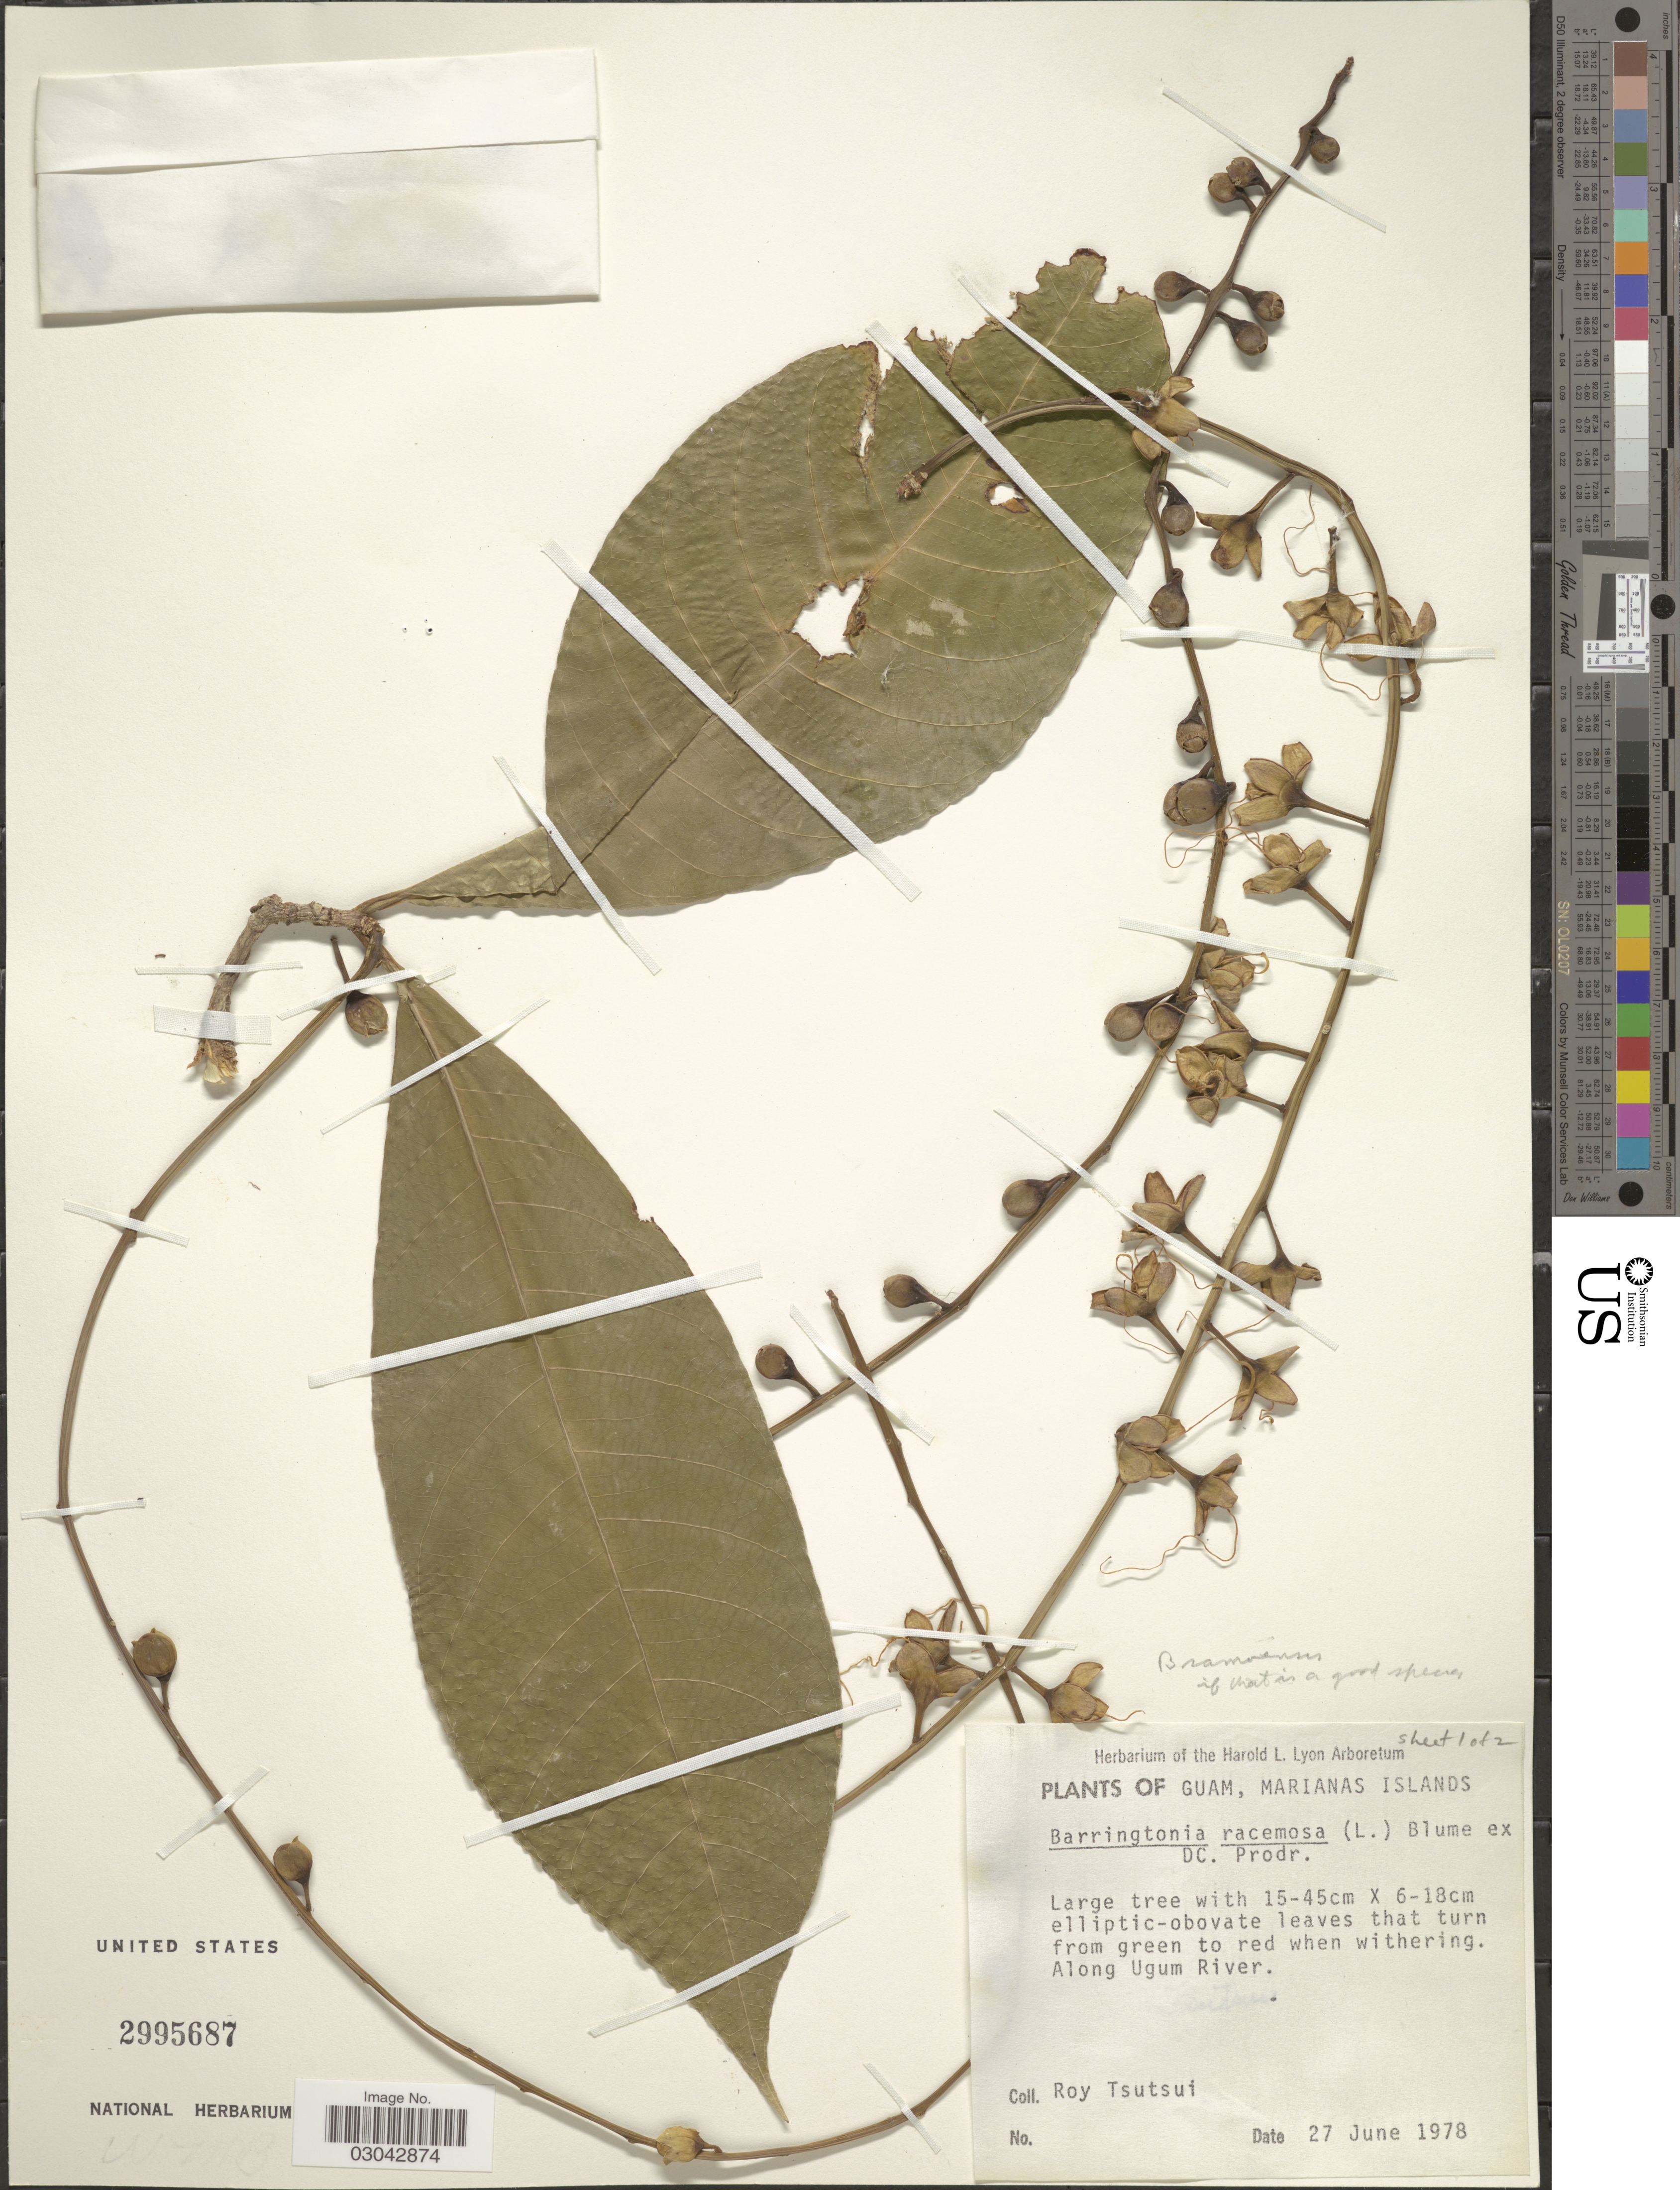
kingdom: Plantae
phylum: Tracheophyta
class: Magnoliopsida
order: Ericales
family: Lecythidaceae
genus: Barringtonia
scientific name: Barringtonia samoensis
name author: A. Gray in Wilkes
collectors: R. Tsutsui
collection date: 1978-06-27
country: Guam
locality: Marianas Islands, Along Ugum River.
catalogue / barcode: US 2995687